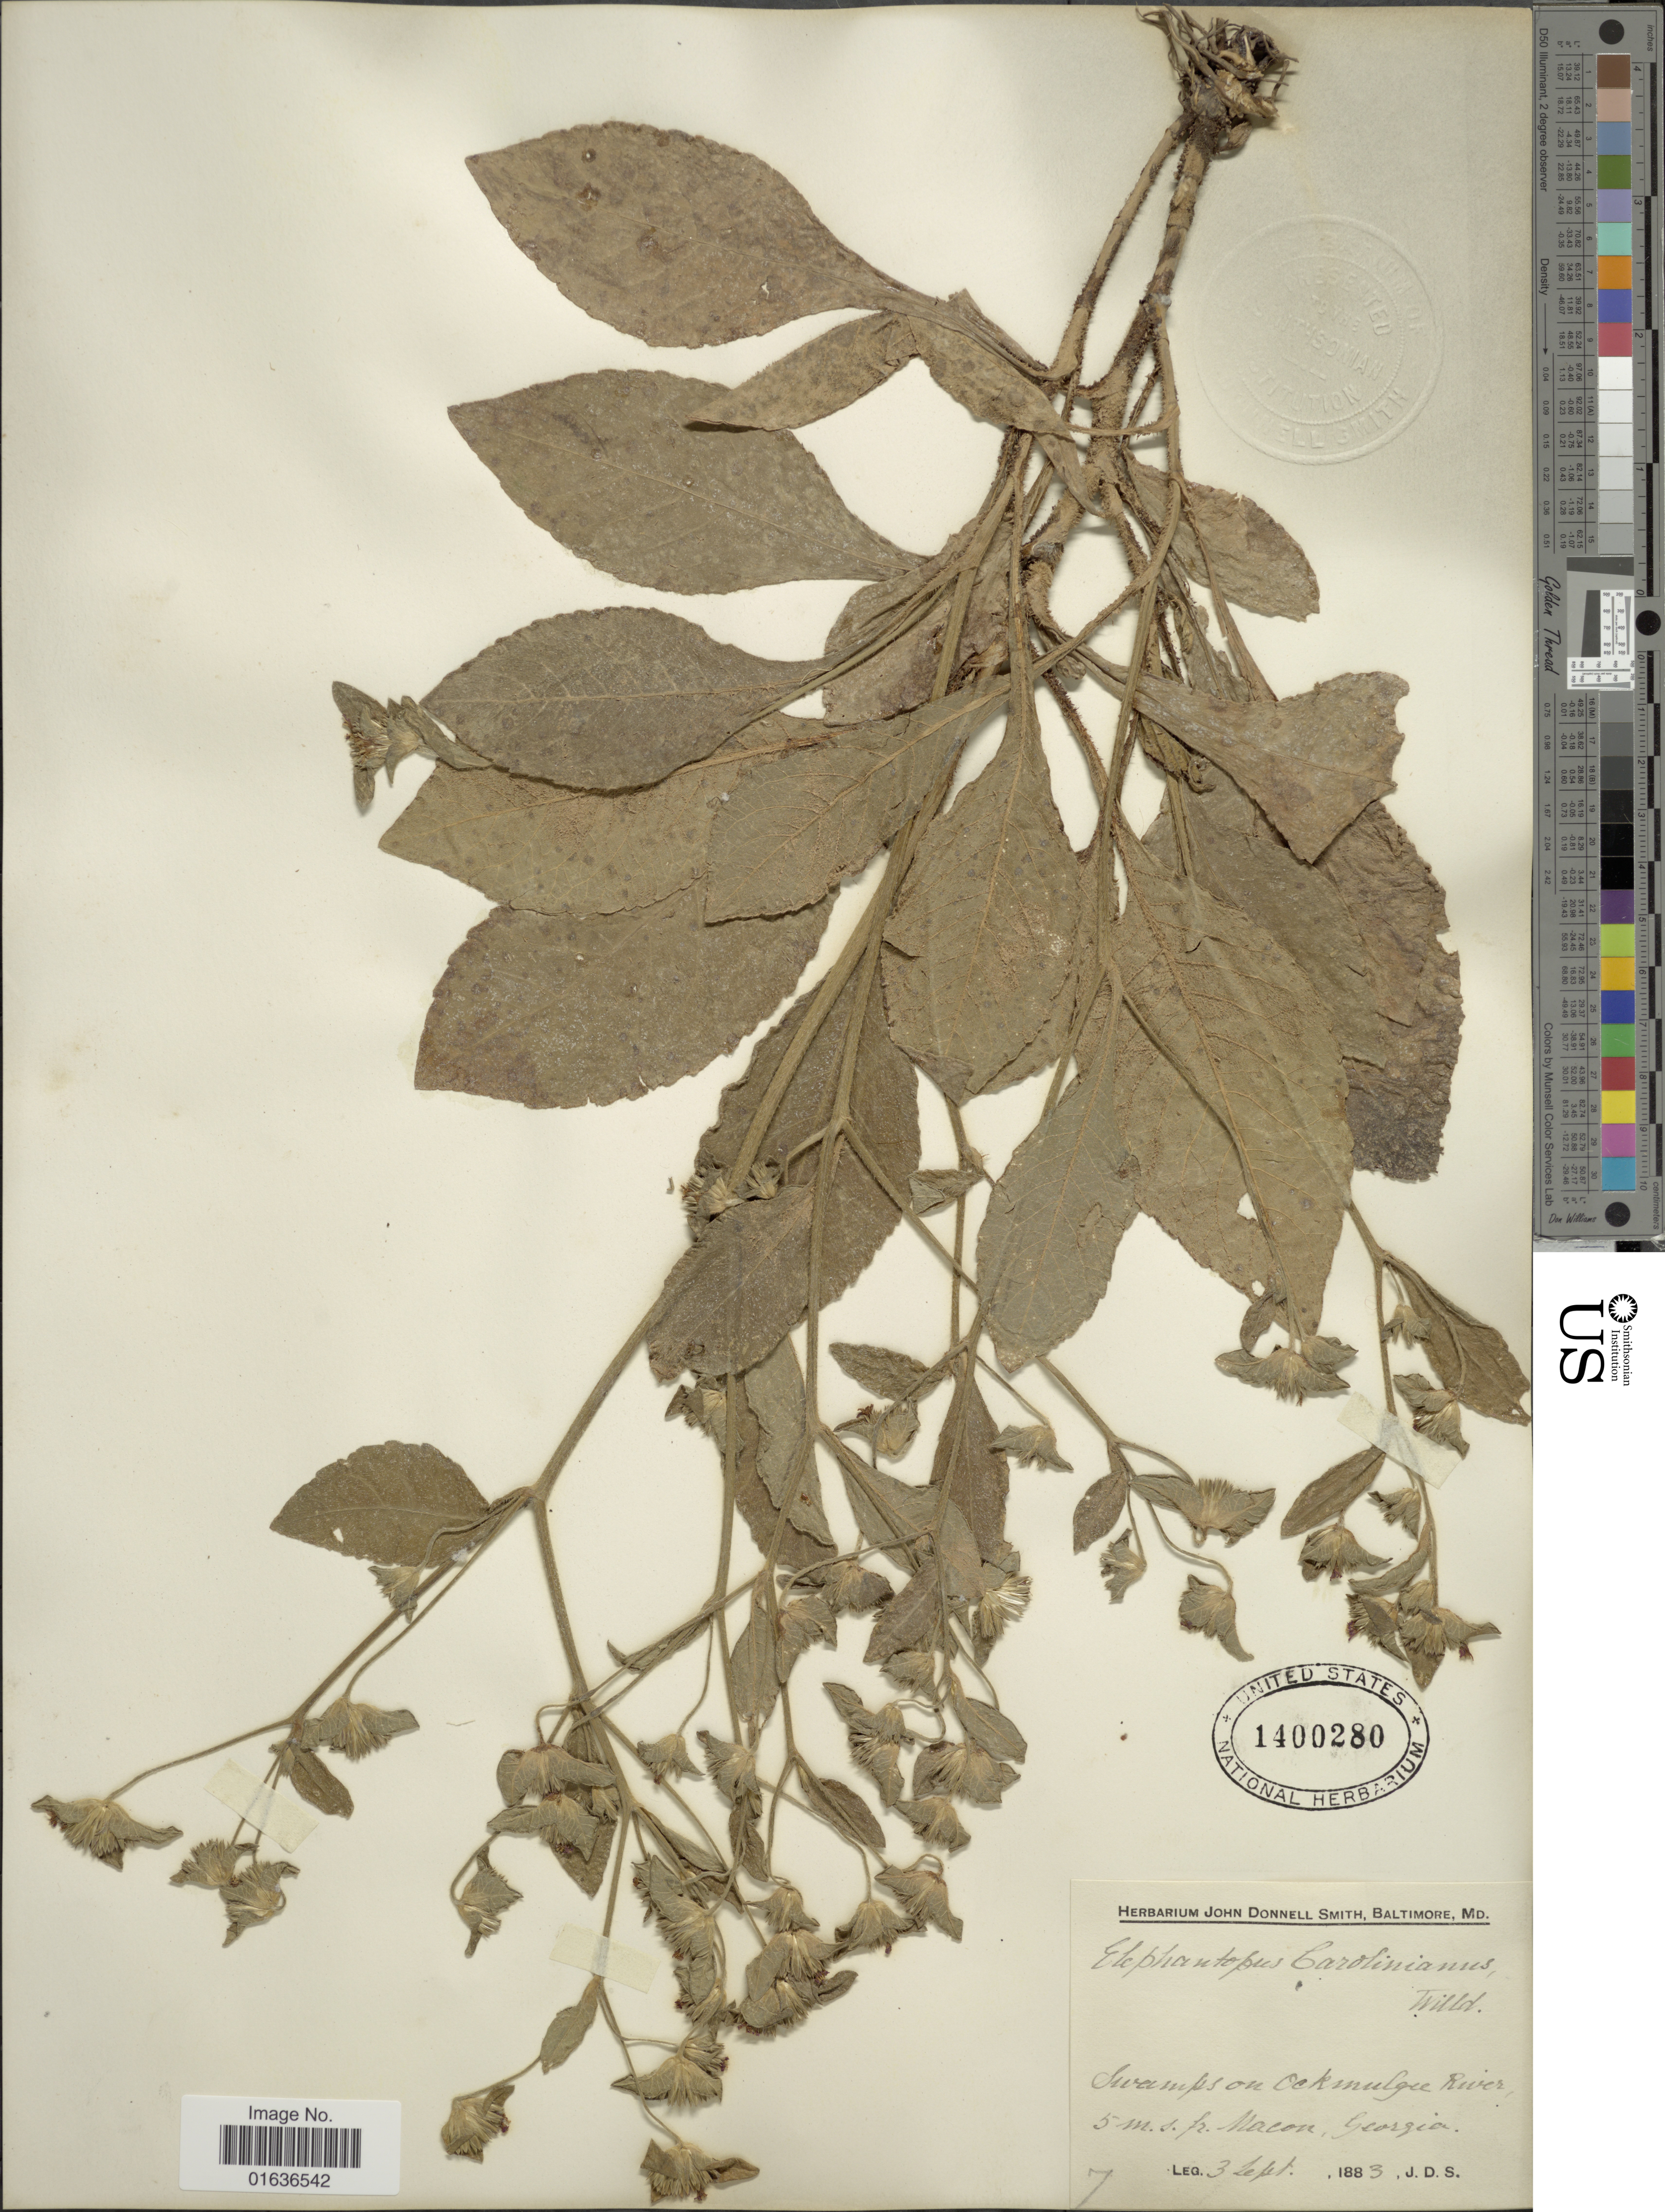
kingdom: Plantae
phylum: Tracheophyta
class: Magnoliopsida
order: Asterales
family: Asteraceae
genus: Elephantopus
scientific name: Elephantopus carolinianus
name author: Raeusch.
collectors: J. Donnell Smith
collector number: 7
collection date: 1883-09-03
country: United States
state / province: Georgia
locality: Swamps on Ockmulgee River, 5 m.s. ft Macon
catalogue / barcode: US 1400280